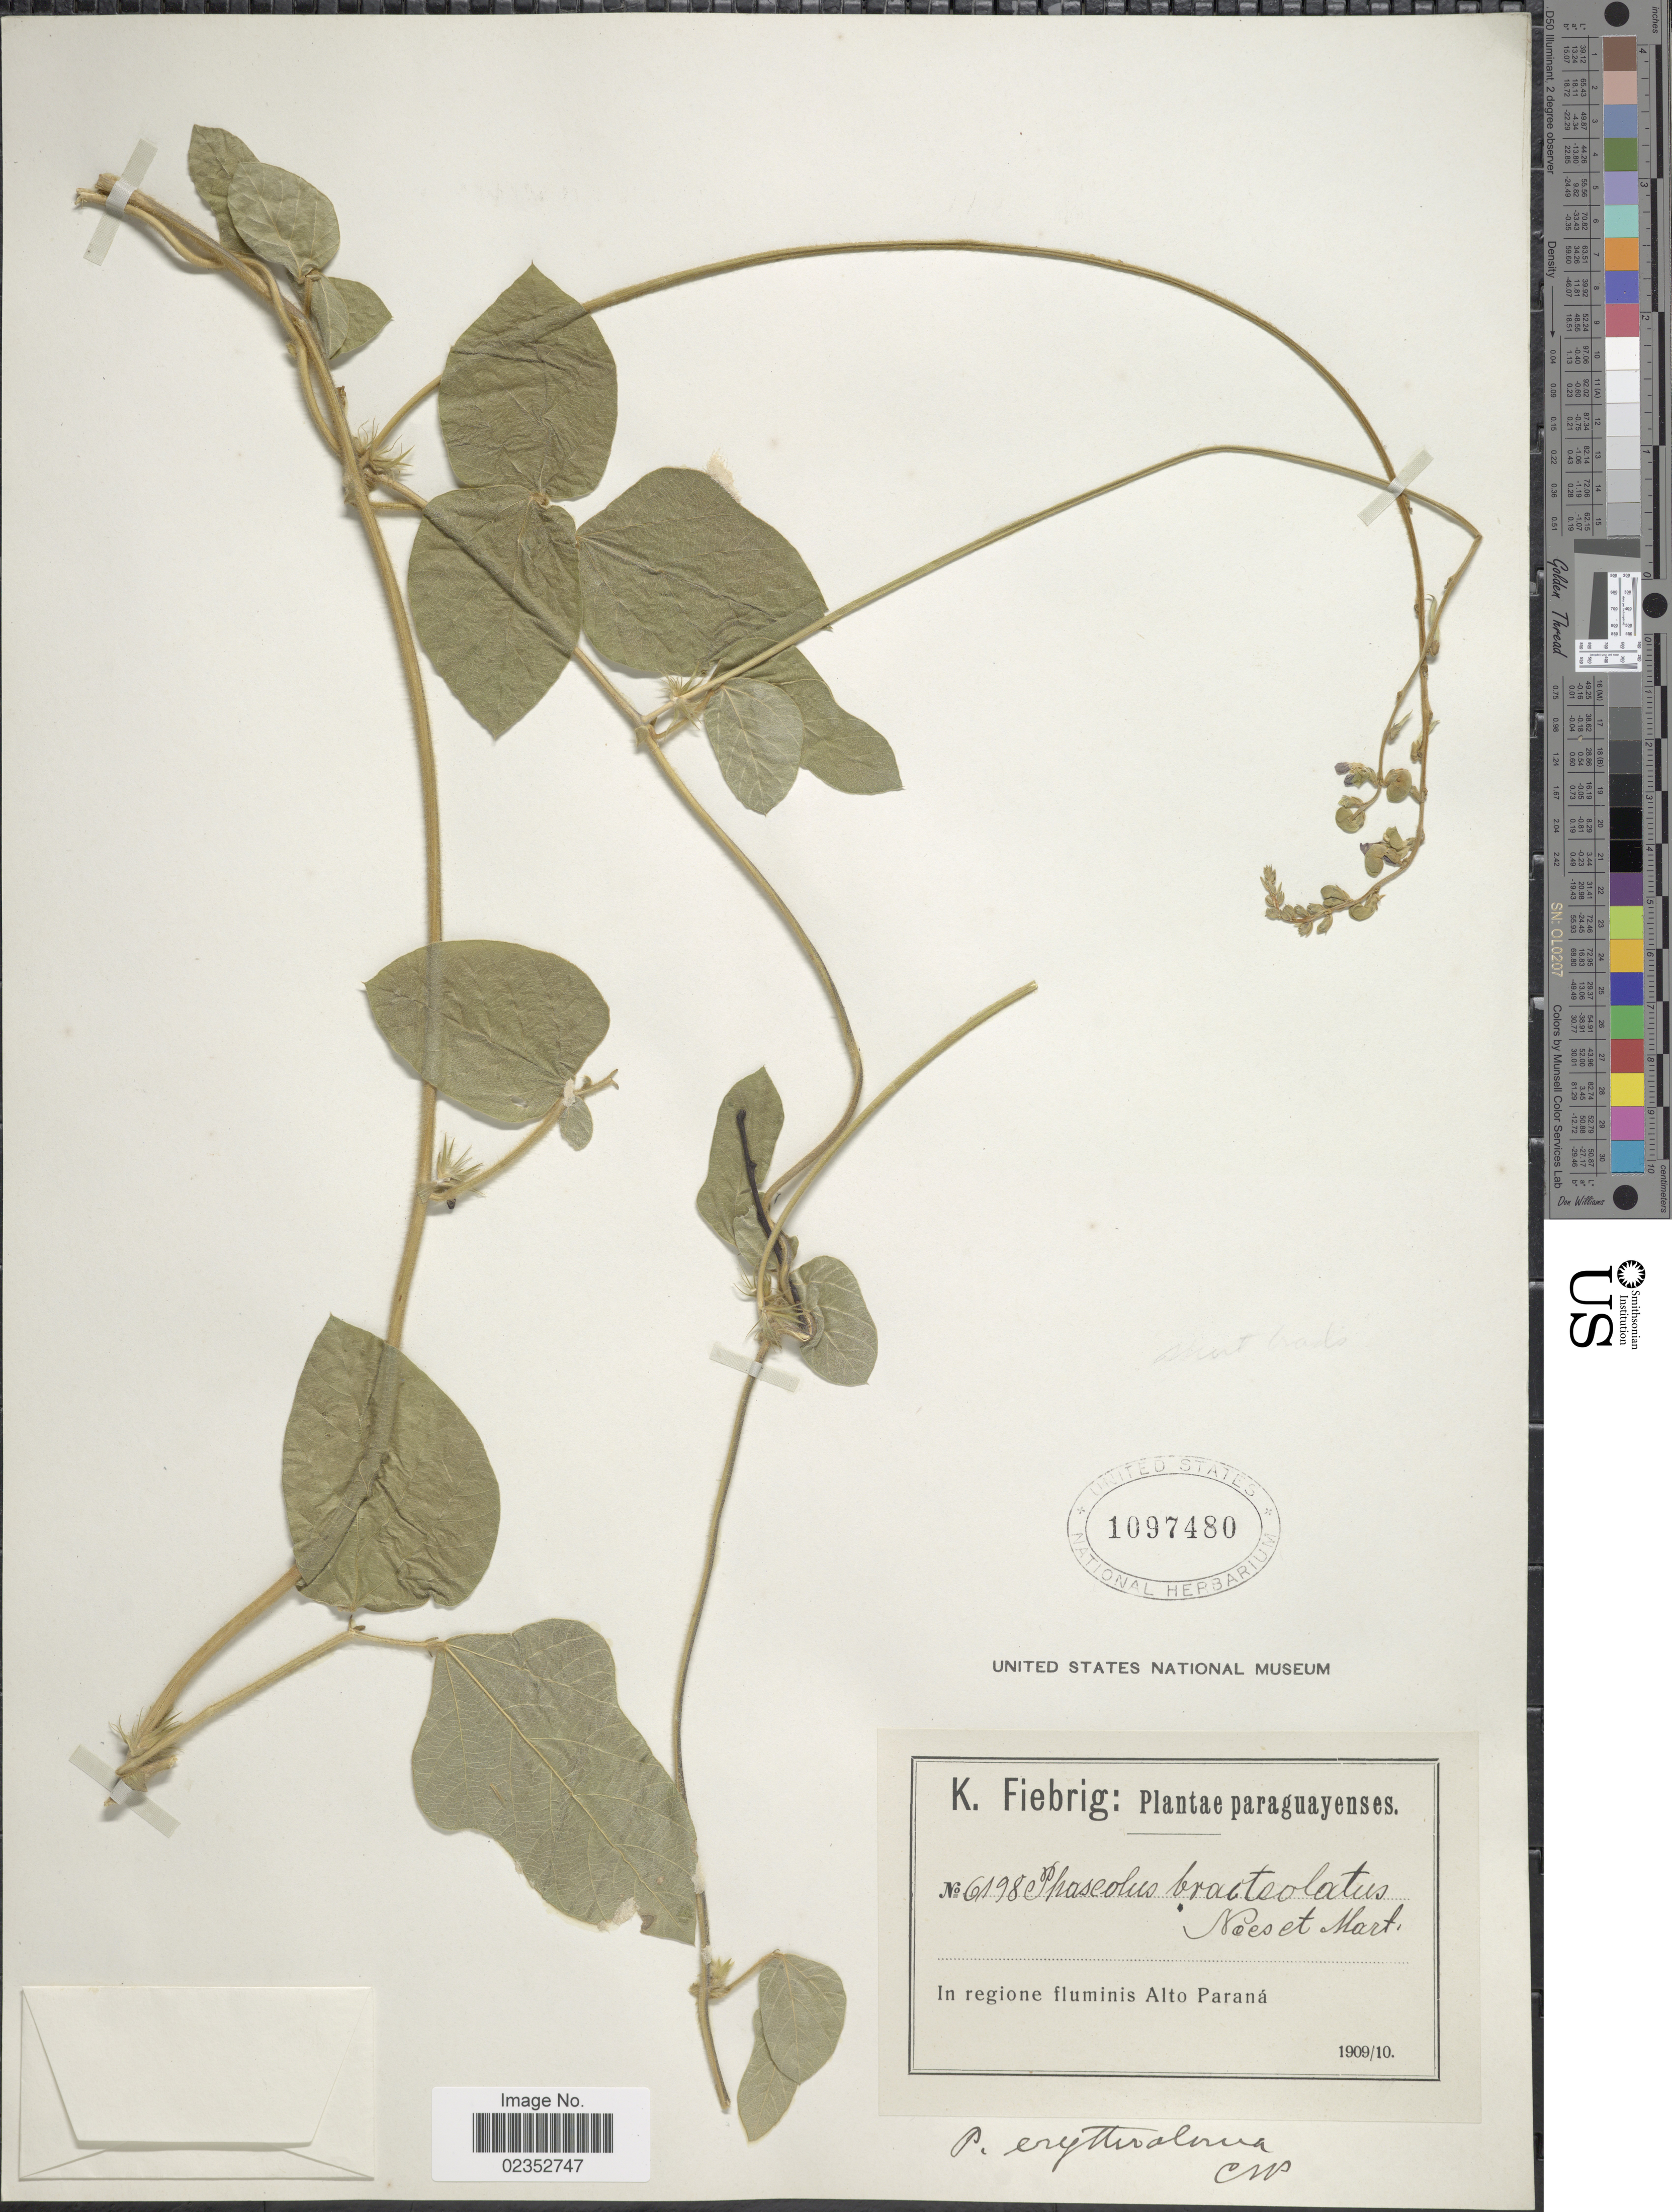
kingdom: Plantae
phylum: Tracheophyta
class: Magnoliopsida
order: Fabales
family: Fabaceae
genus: Macroptilium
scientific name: Macroptilium erythroloma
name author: (Mart. ex Benth.) Urb.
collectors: K. Fiebrig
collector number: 6198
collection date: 1909/1910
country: Paraguay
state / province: Alto Parana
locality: In regione fluminis Alto Paraná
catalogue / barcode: US 1097480